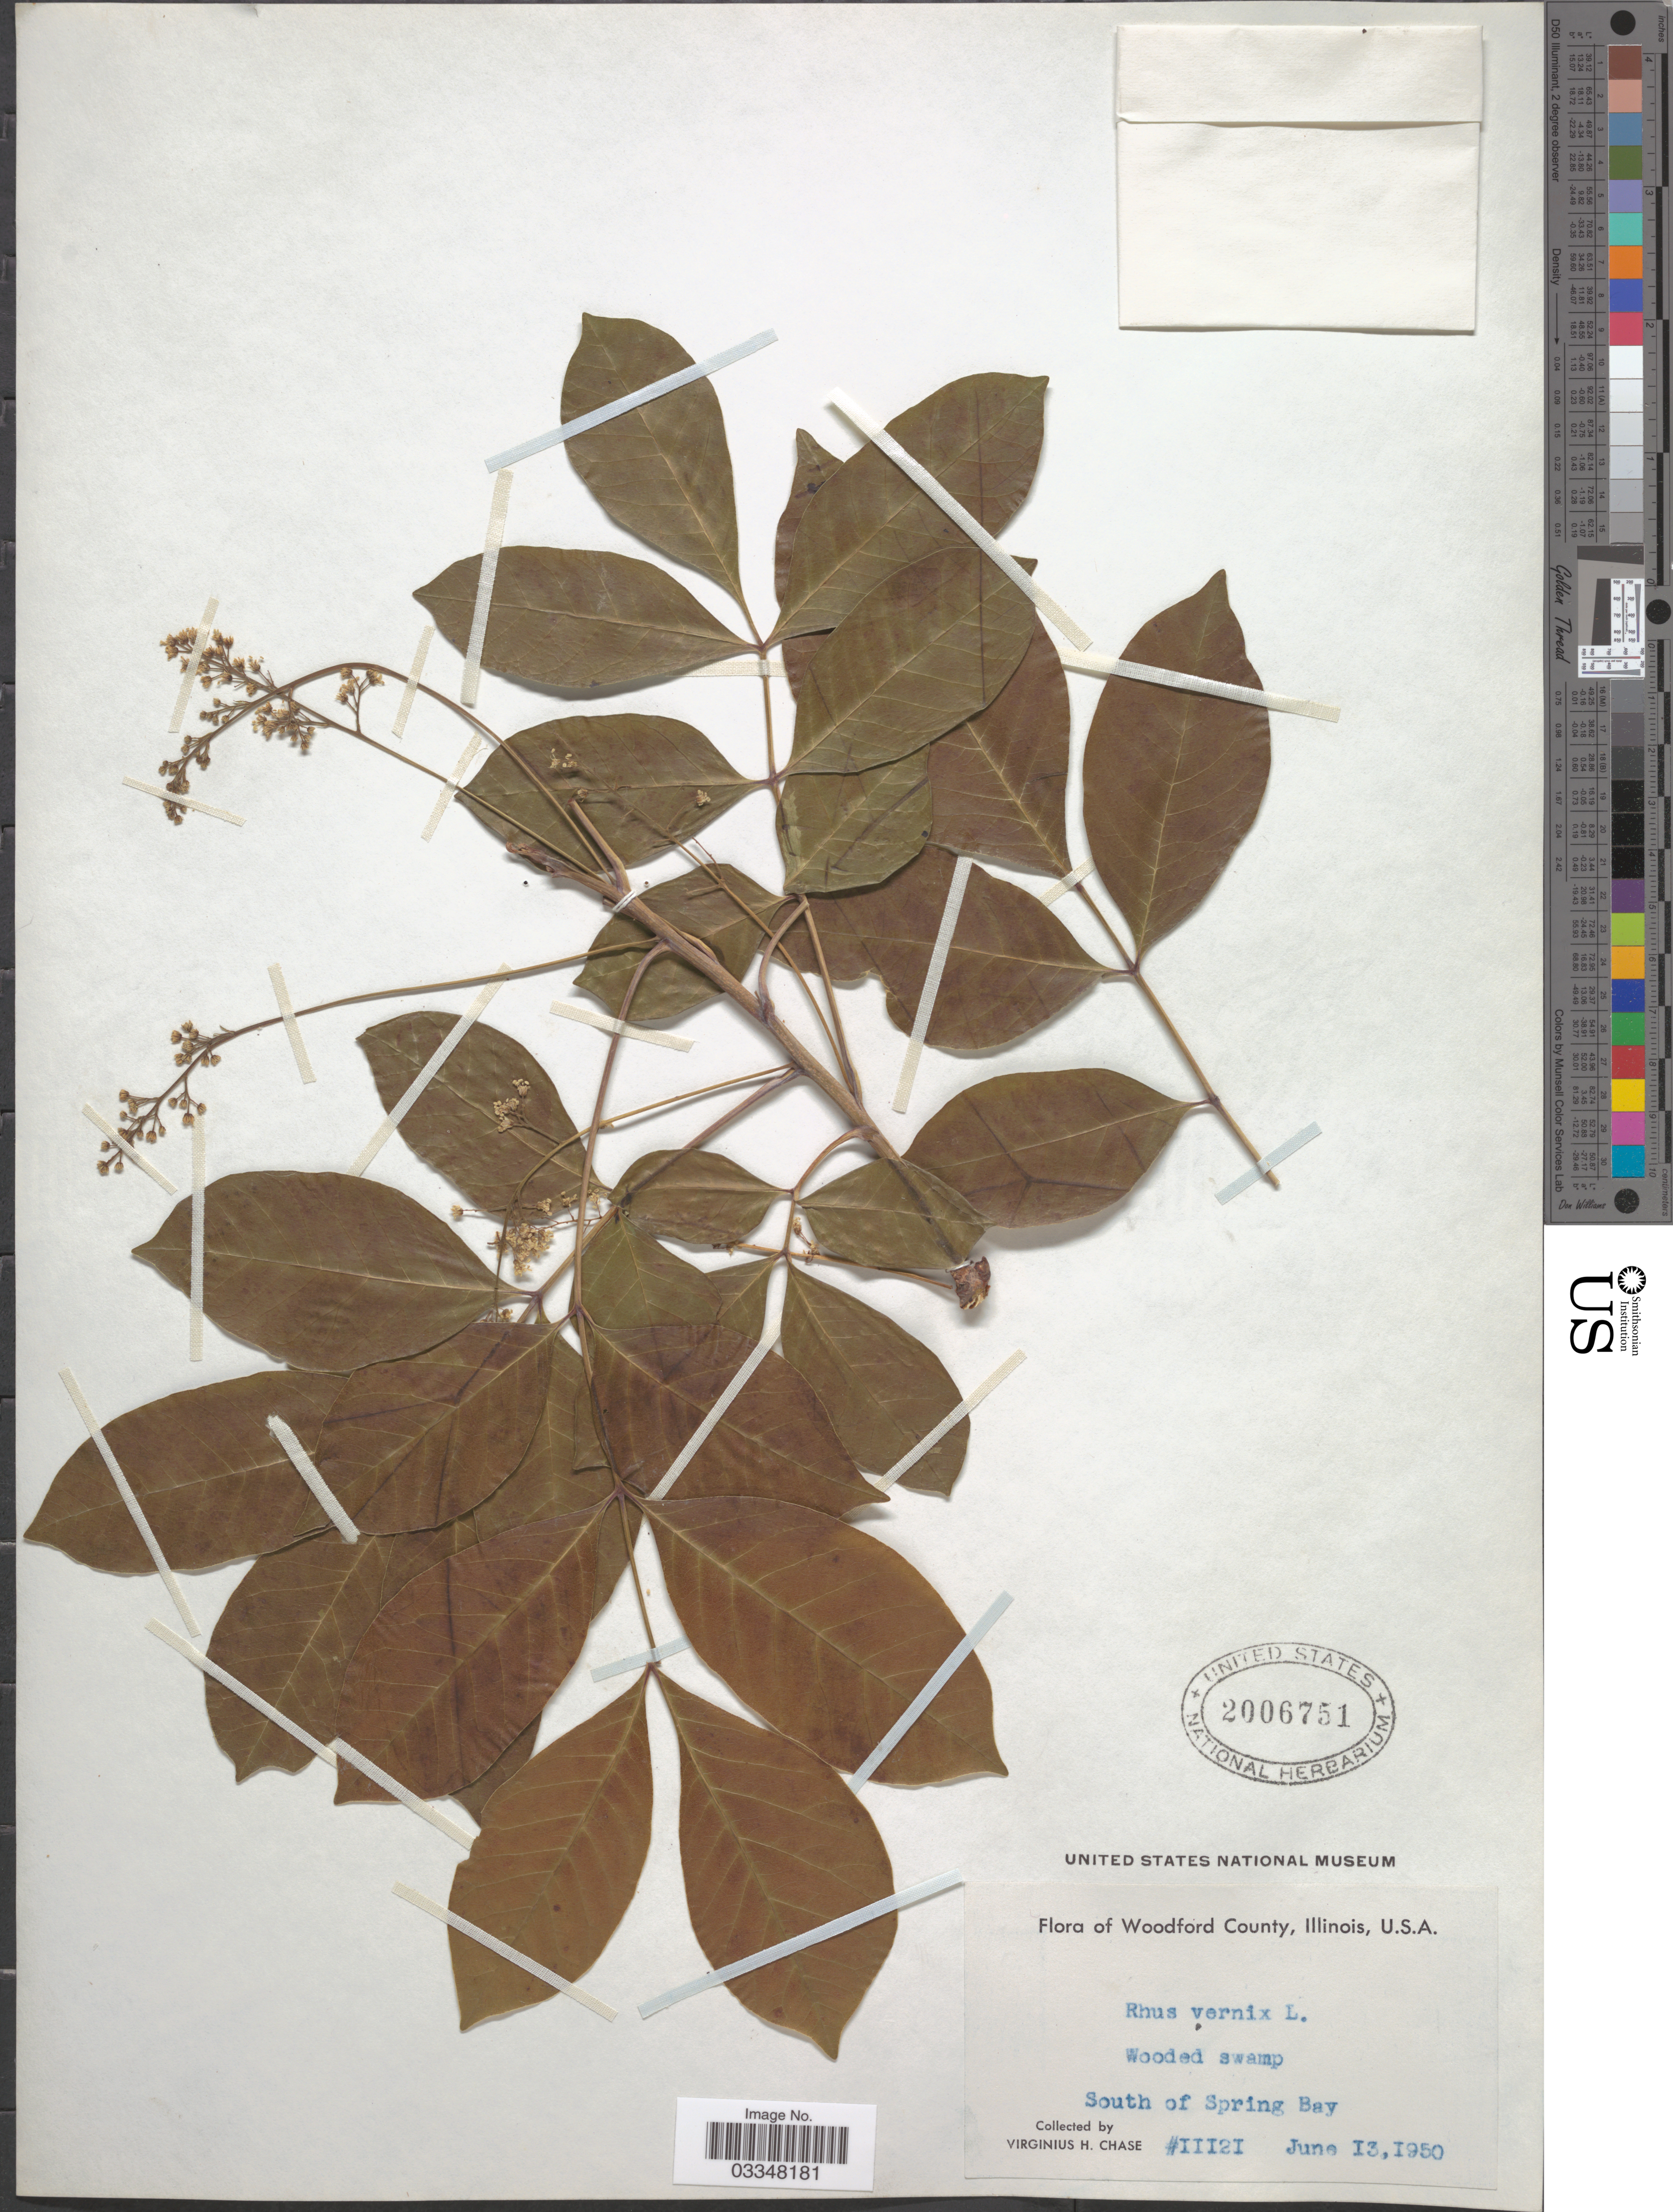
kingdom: Plantae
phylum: Tracheophyta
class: Magnoliopsida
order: Sapindales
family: Anacardiaceae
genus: Toxicodendron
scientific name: Toxicodendron vernix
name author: (L.) Kuntze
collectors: V. H. Chase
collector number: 11121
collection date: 1950-06-13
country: United States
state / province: Illinois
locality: Woodford County. Wooded swamp. South of Spring Bay.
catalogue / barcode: US 2006751